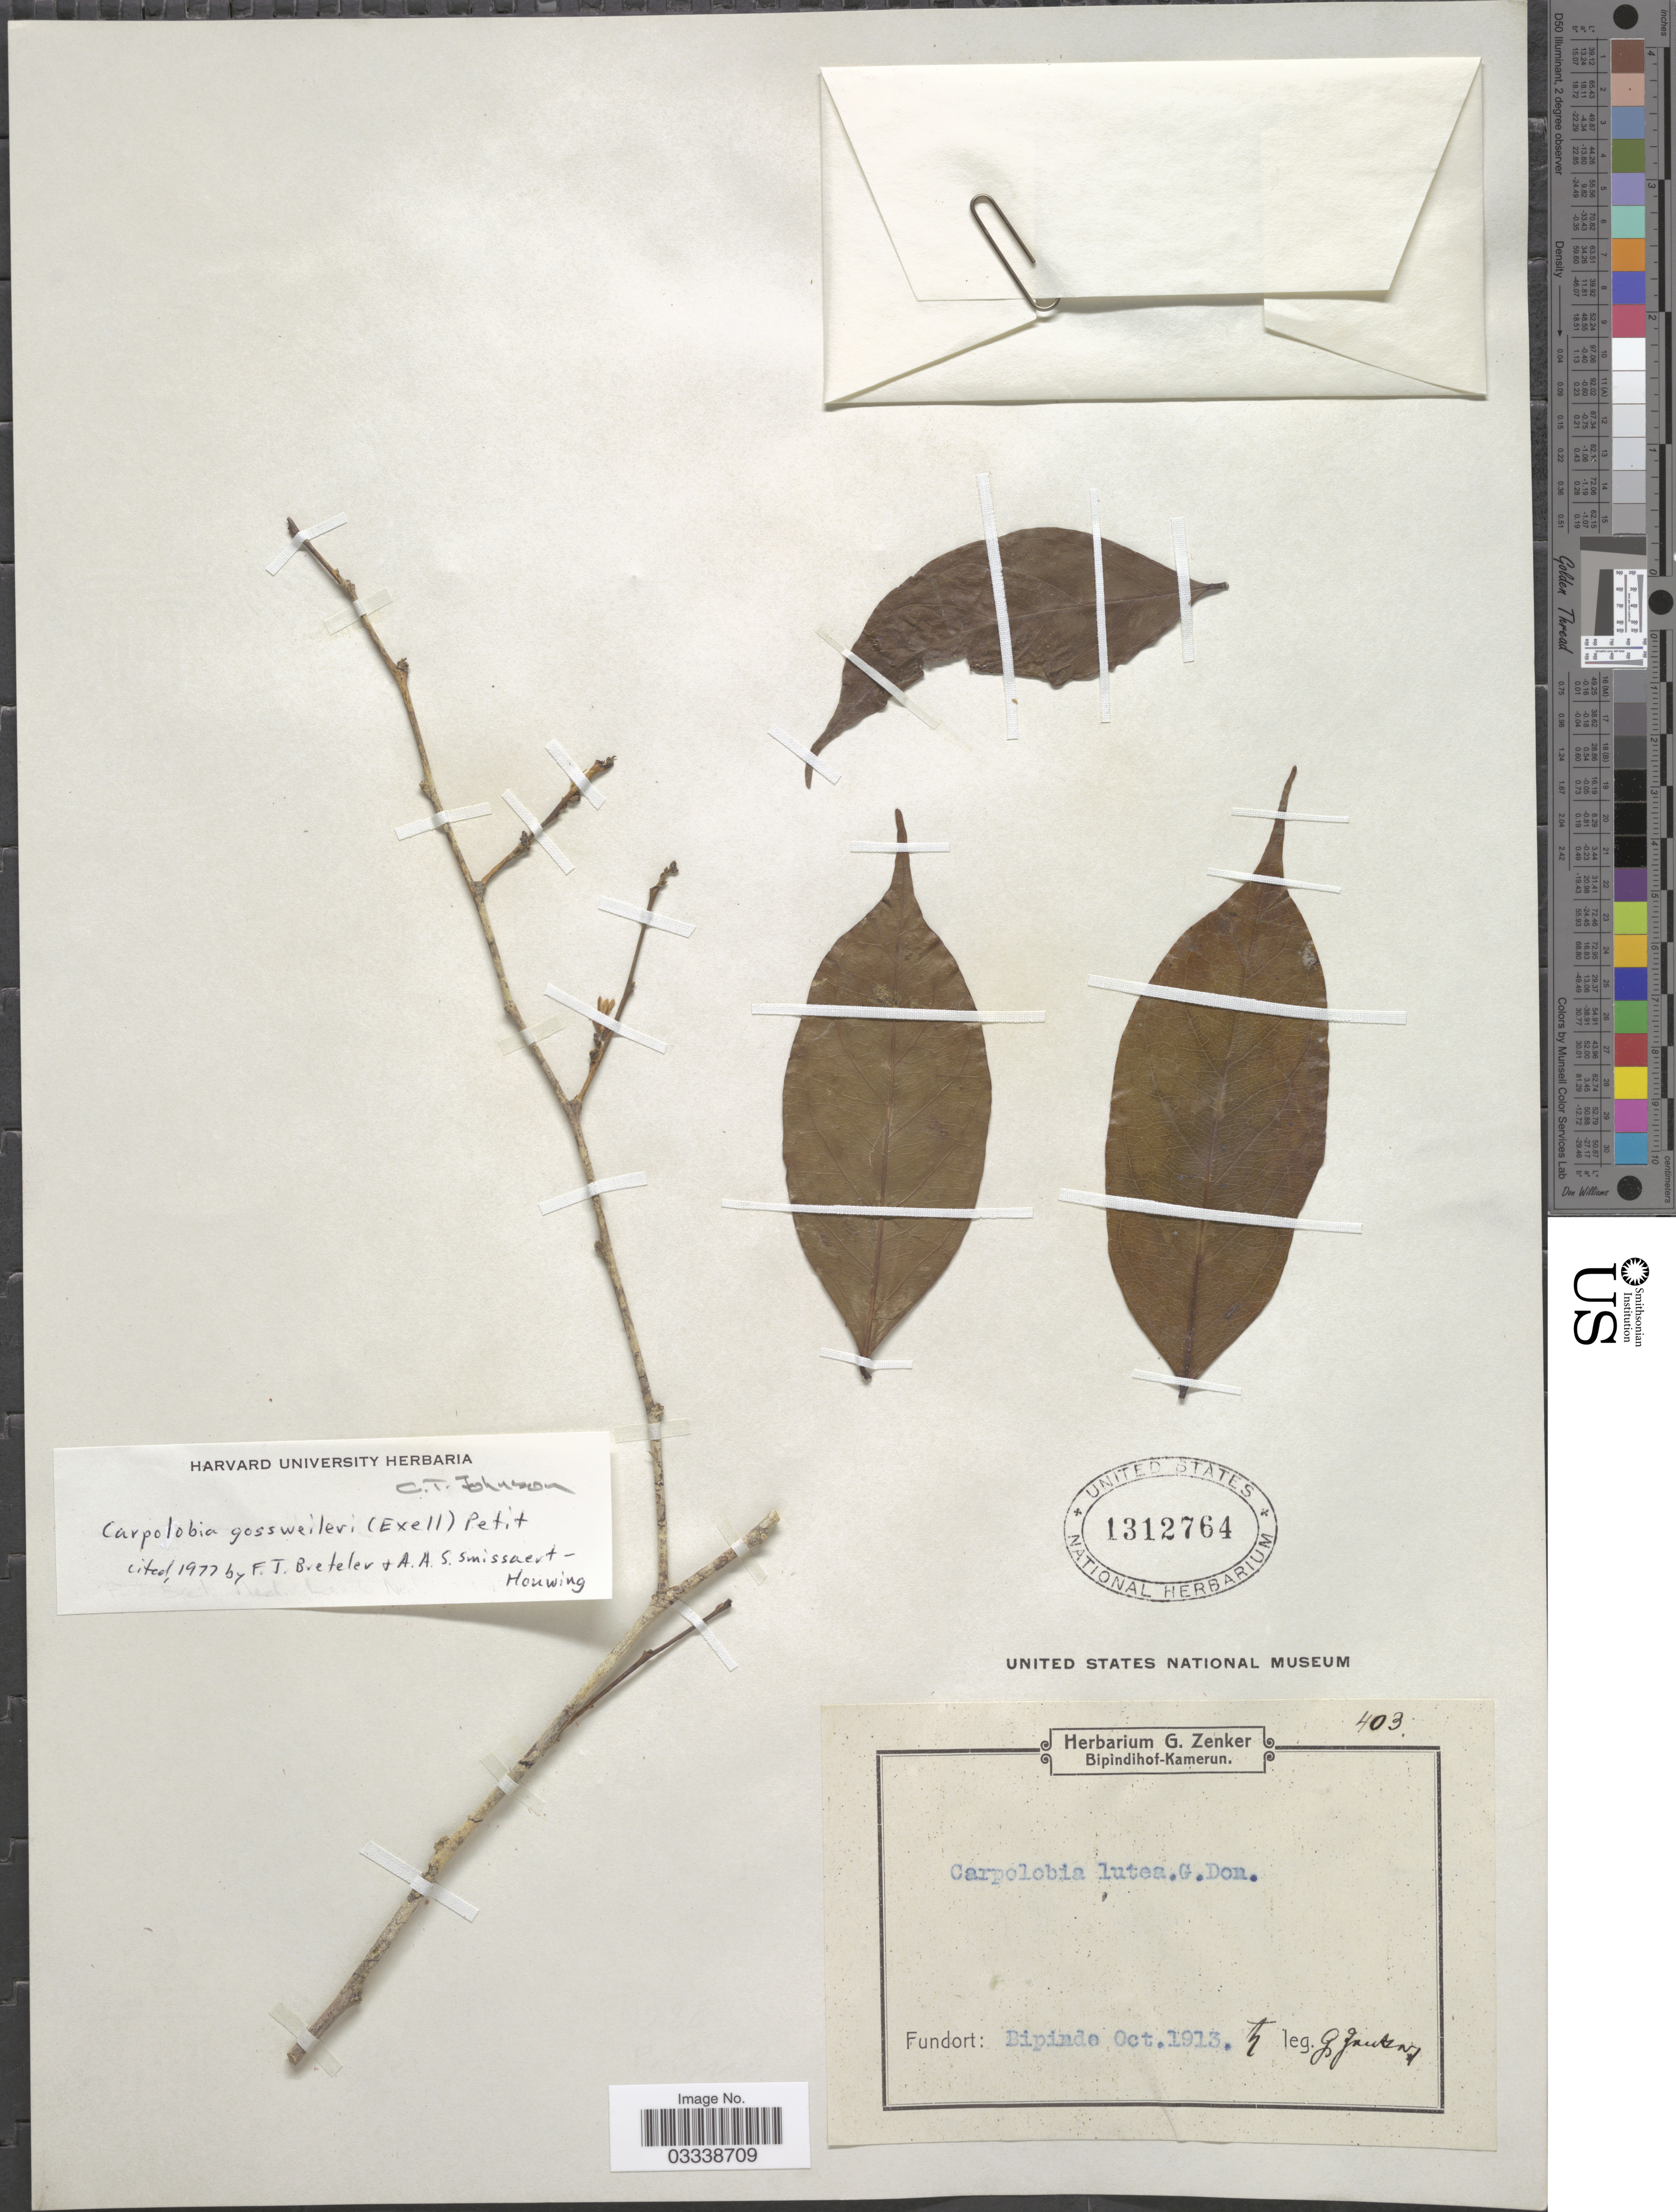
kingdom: Plantae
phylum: Tracheophyta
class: Magnoliopsida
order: Fabales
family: Polygalaceae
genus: Carpolobia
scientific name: Carpolobia gossweileri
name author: (Exell) E.M.A. Petit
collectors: G. A. Zenker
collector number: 403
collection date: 1913-10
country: Cameroon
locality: Bipinde.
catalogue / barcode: US 1312764